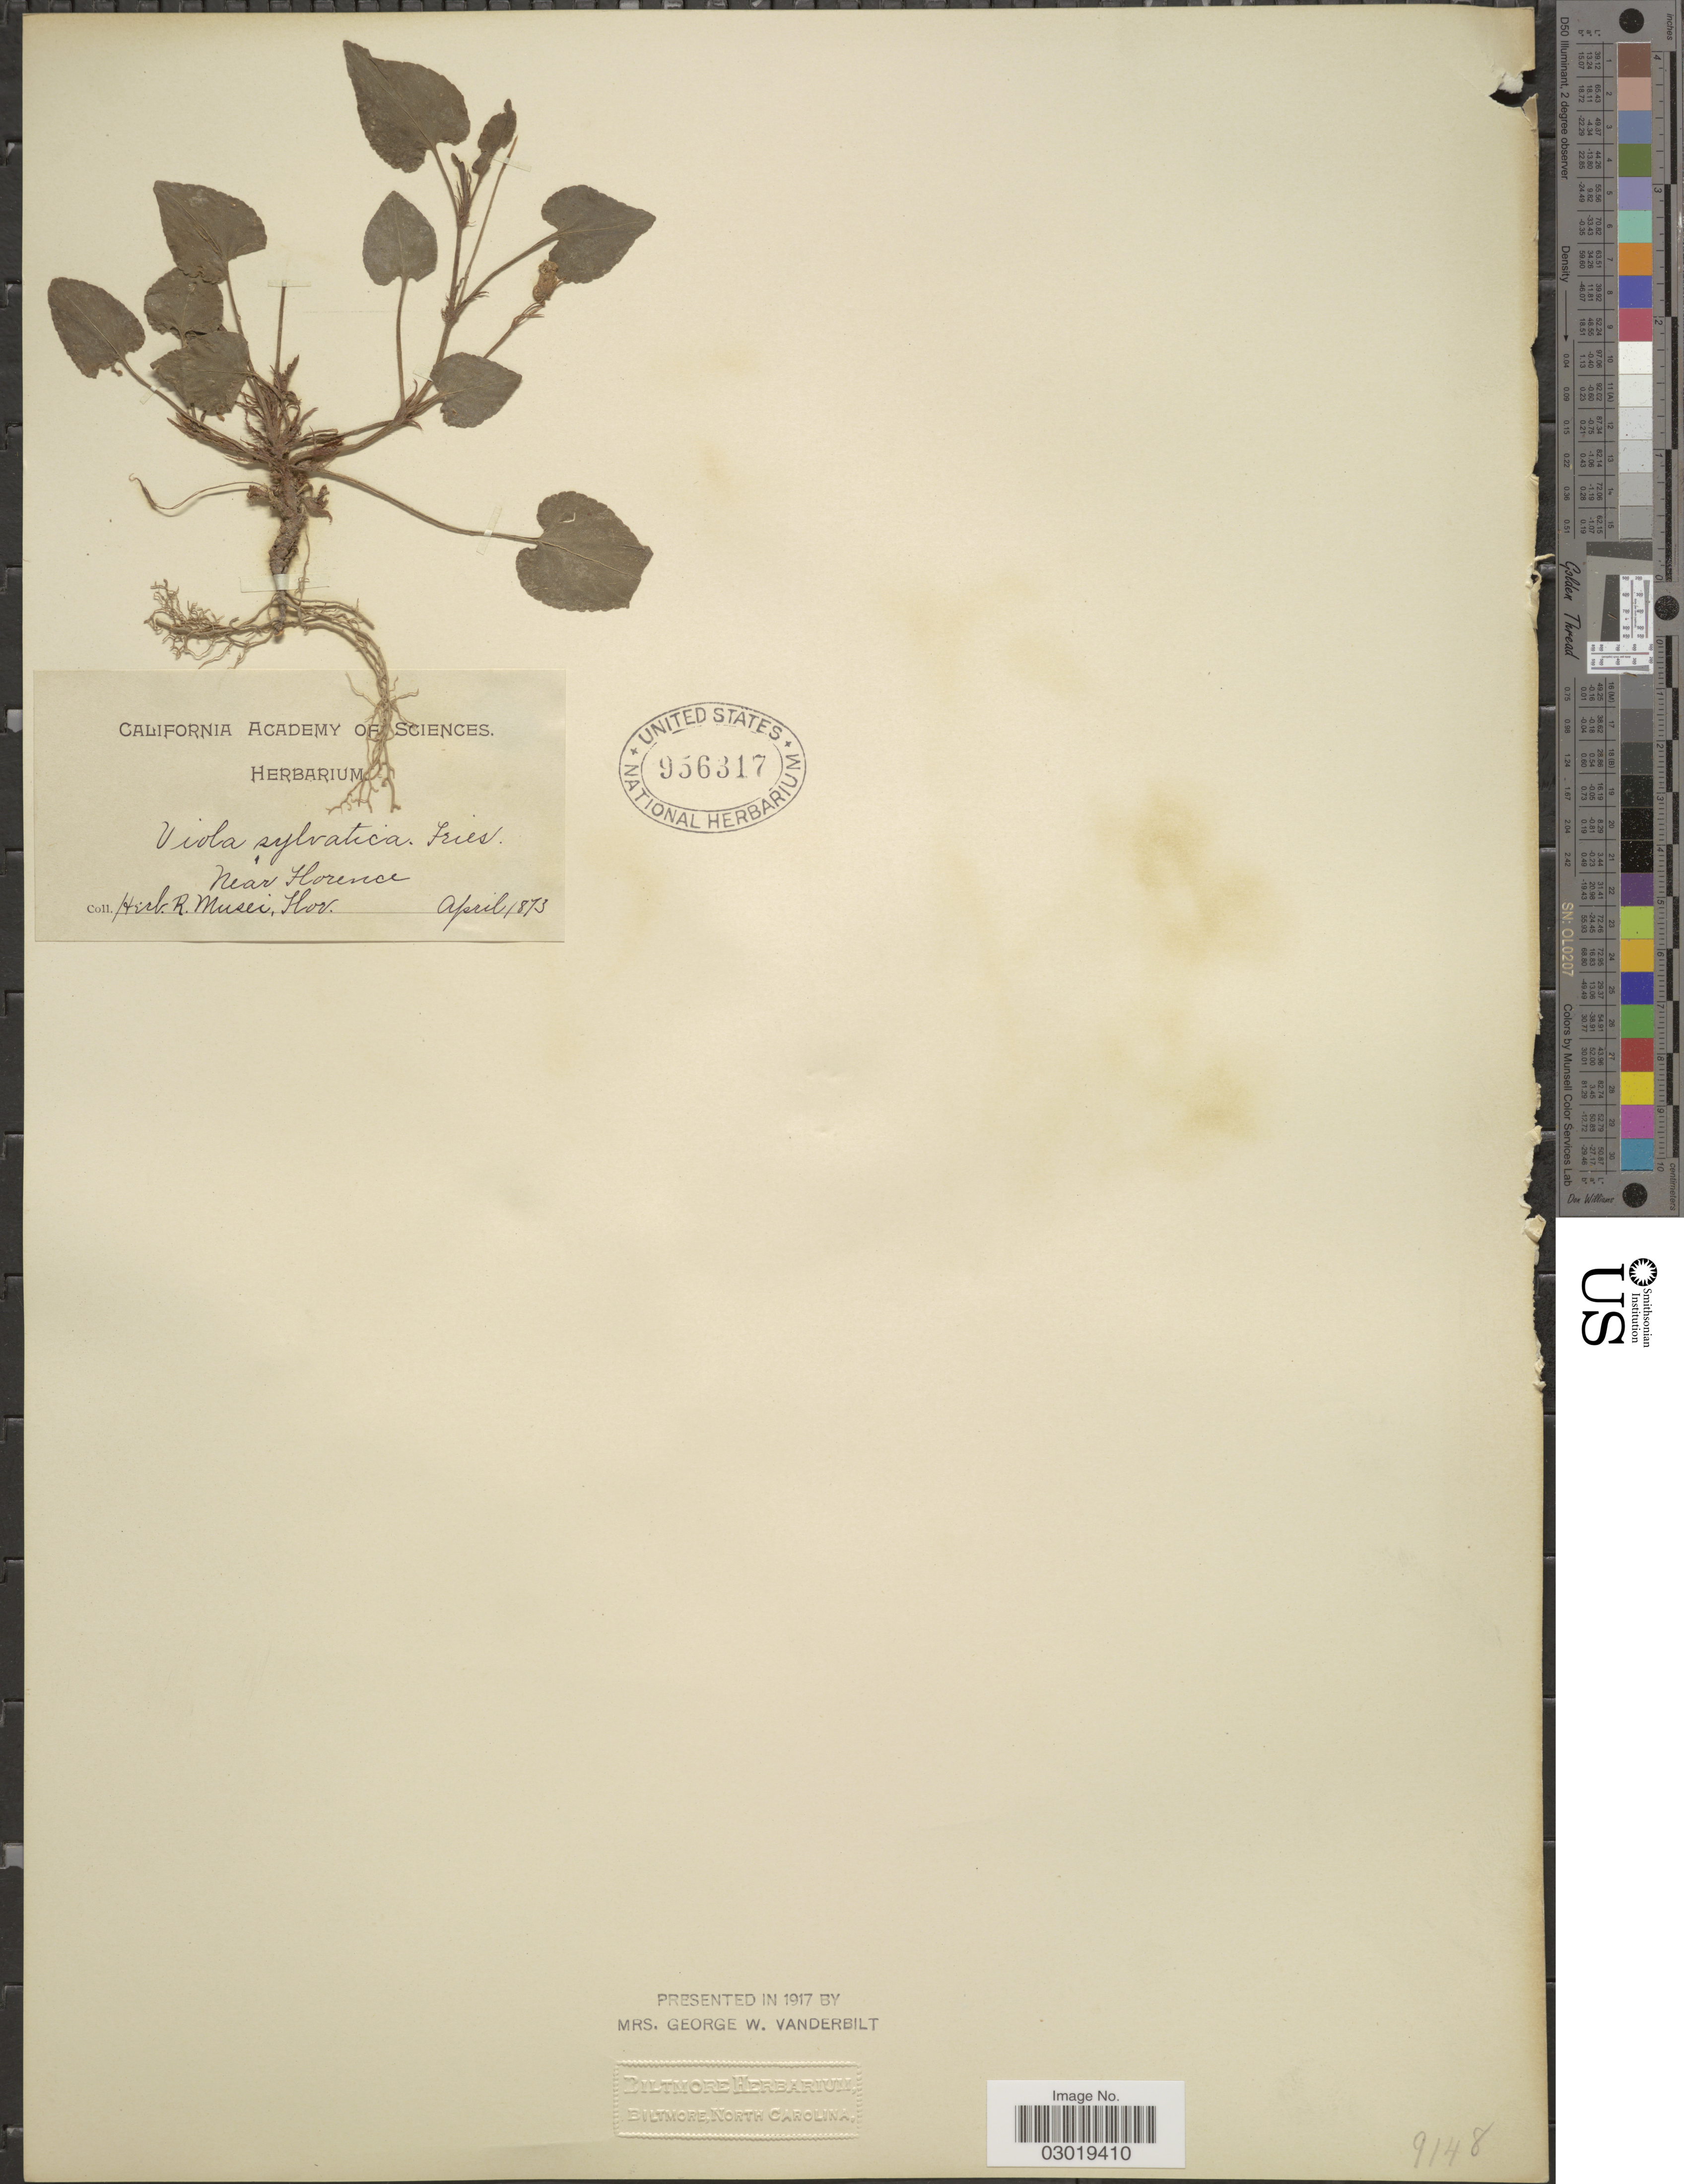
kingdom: Plantae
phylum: Tracheophyta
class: Magnoliopsida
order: Malpighiales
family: Violaceae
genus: Viola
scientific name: Viola sp.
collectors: Ex herb. R. Musei Florentini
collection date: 1873-04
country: Italy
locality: Near Florence.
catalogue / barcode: US 956317